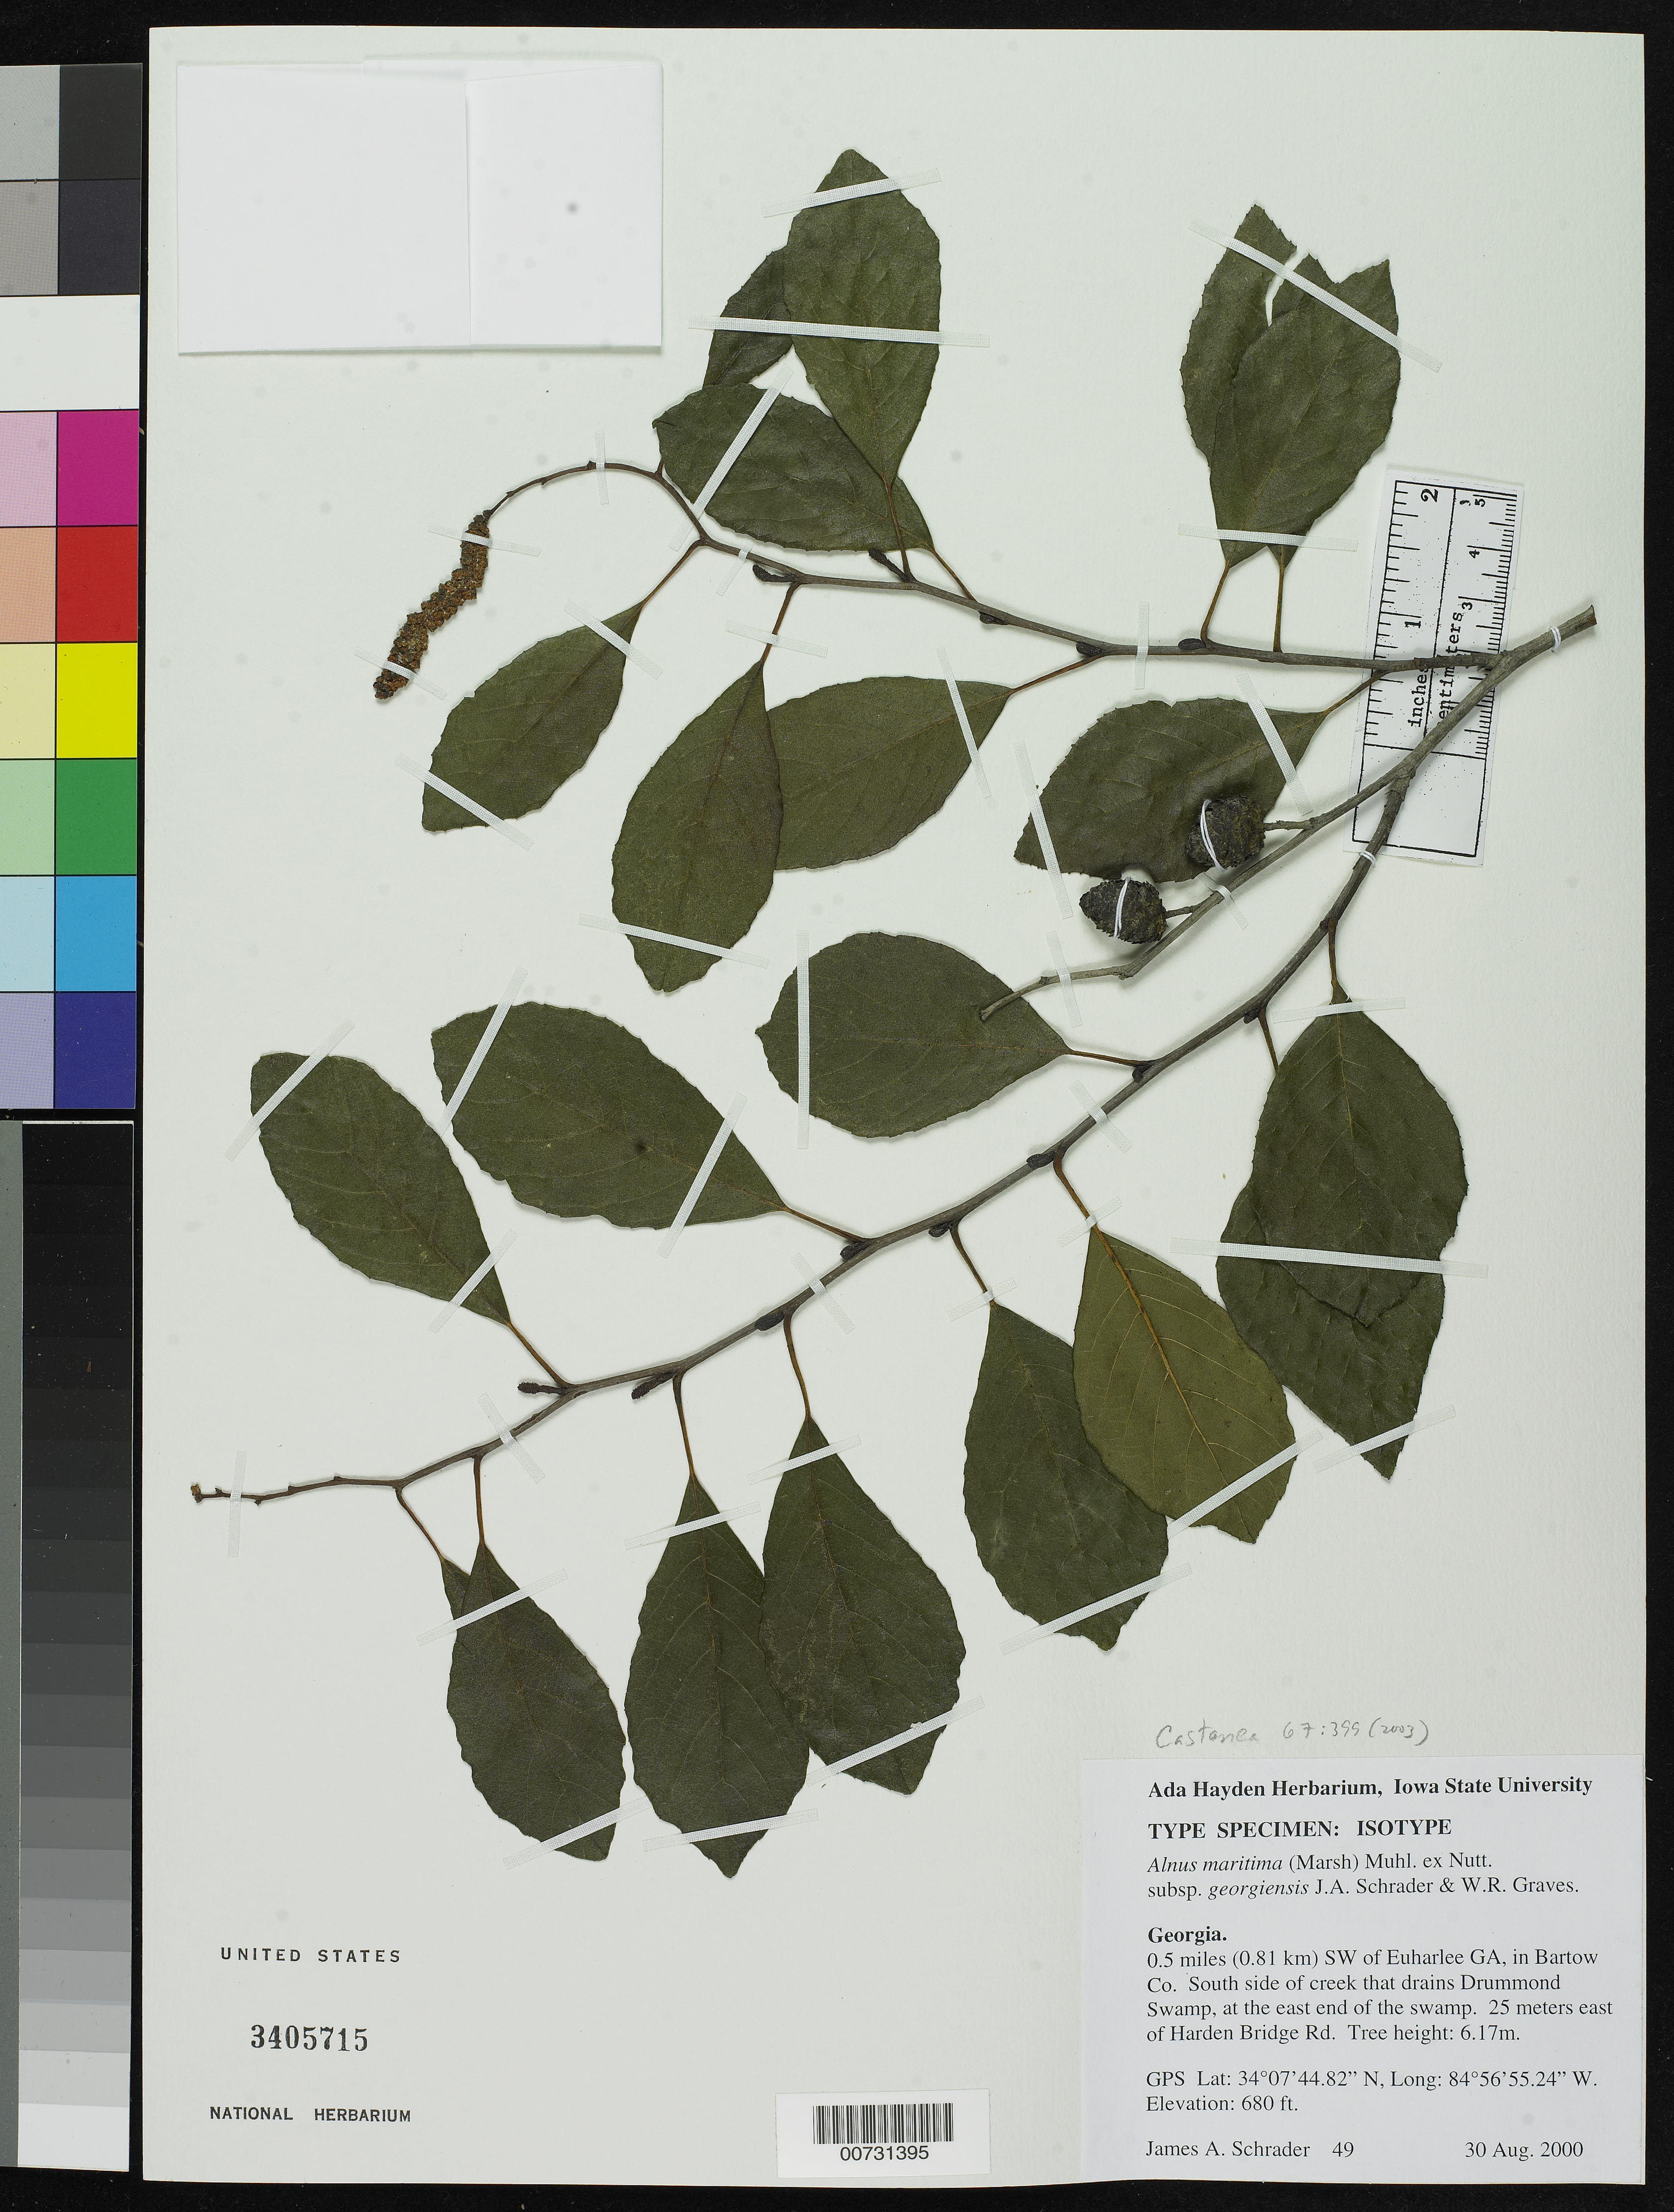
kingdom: Plantae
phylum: Tracheophyta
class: Magnoliopsida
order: Fagales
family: Betulaceae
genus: Alnus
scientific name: Alnus maritima subsp. georgiensis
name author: J.A. Schrad. & W.R. Graves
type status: Isotype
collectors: J. A. Schrader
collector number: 49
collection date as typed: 30 Aug 2000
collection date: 2000-08-30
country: United States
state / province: Georgia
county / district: Bartow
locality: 0.5 miles (0.81 km) SW of Euharlee GA, in Bartow Co. South side of creek that drains Drummond Swamp, at the east end of the swamp. 25 meters east of Harden Bridge Rd.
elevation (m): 207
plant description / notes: Holotype at ISC.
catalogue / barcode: US 3405715